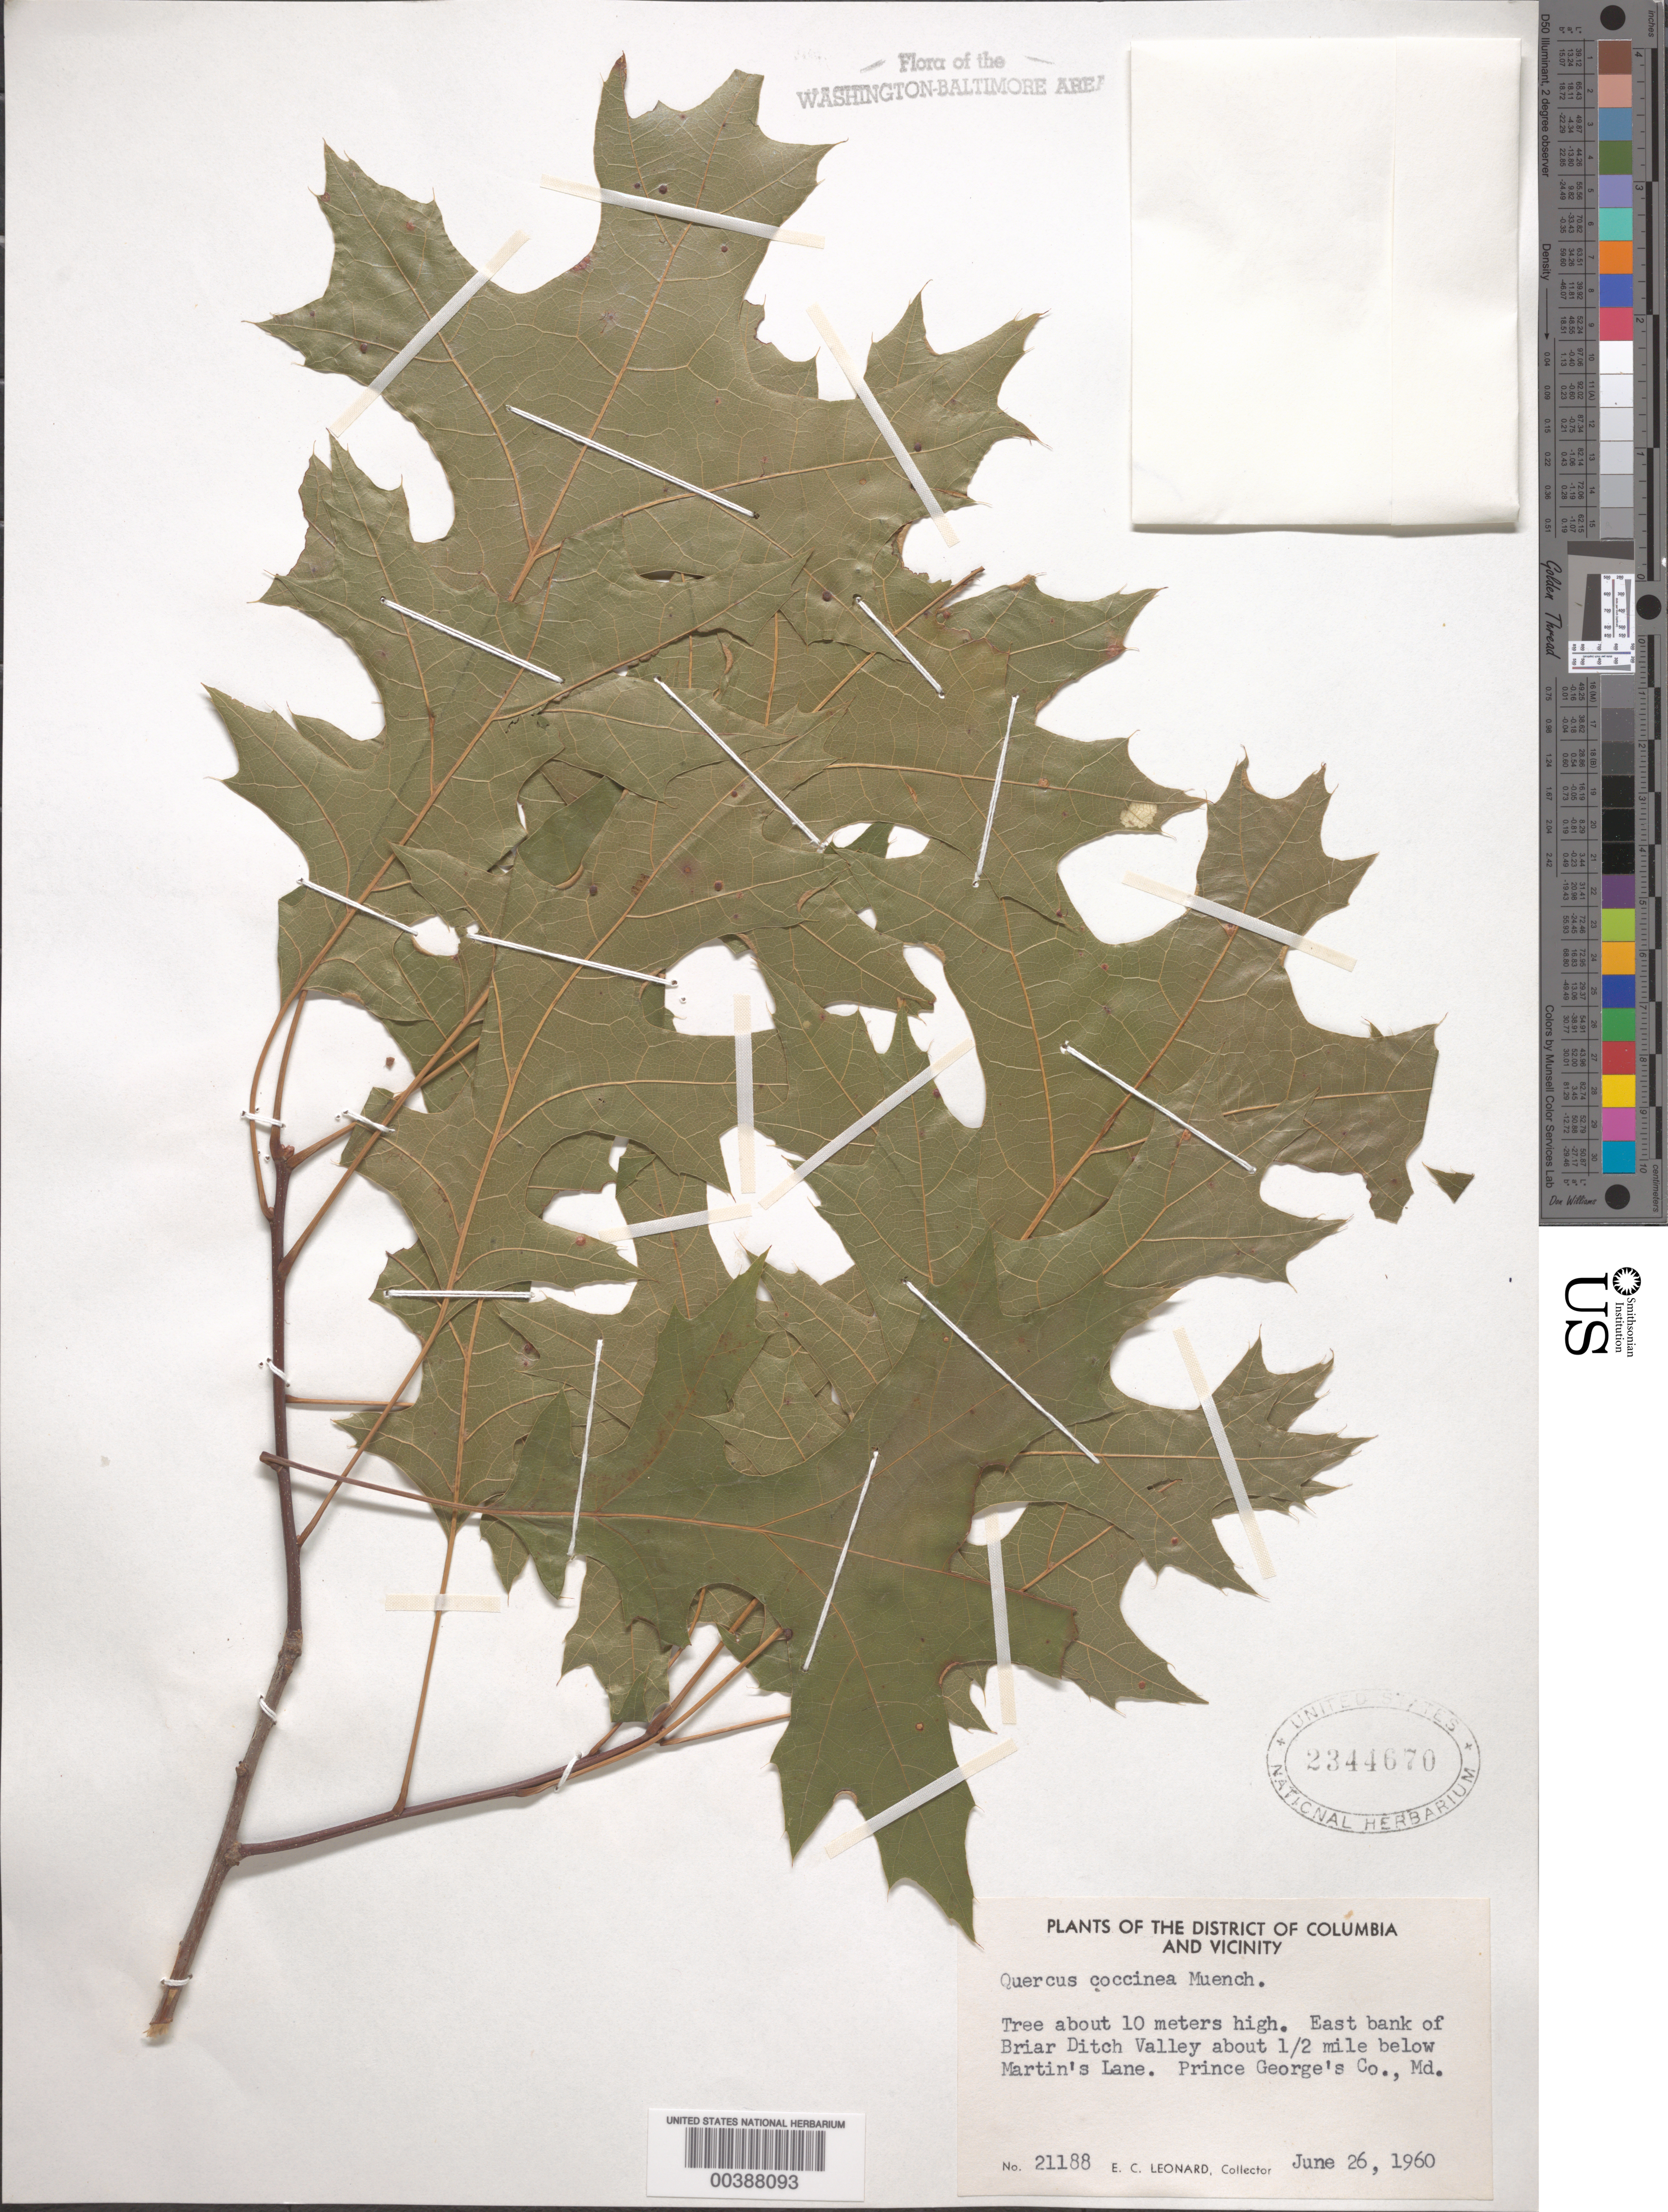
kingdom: Plantae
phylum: Tracheophyta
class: Magnoliopsida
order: Fagales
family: Fagaceae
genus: Quercus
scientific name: Quercus coccinea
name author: Münchh.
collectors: E. C. Leonard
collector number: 21188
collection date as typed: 26 Jun 1960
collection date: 1960-06-26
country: United States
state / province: Maryland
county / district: Prince George's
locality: Below Martins Lane, Briar Ditch Valley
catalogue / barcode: US 2344670